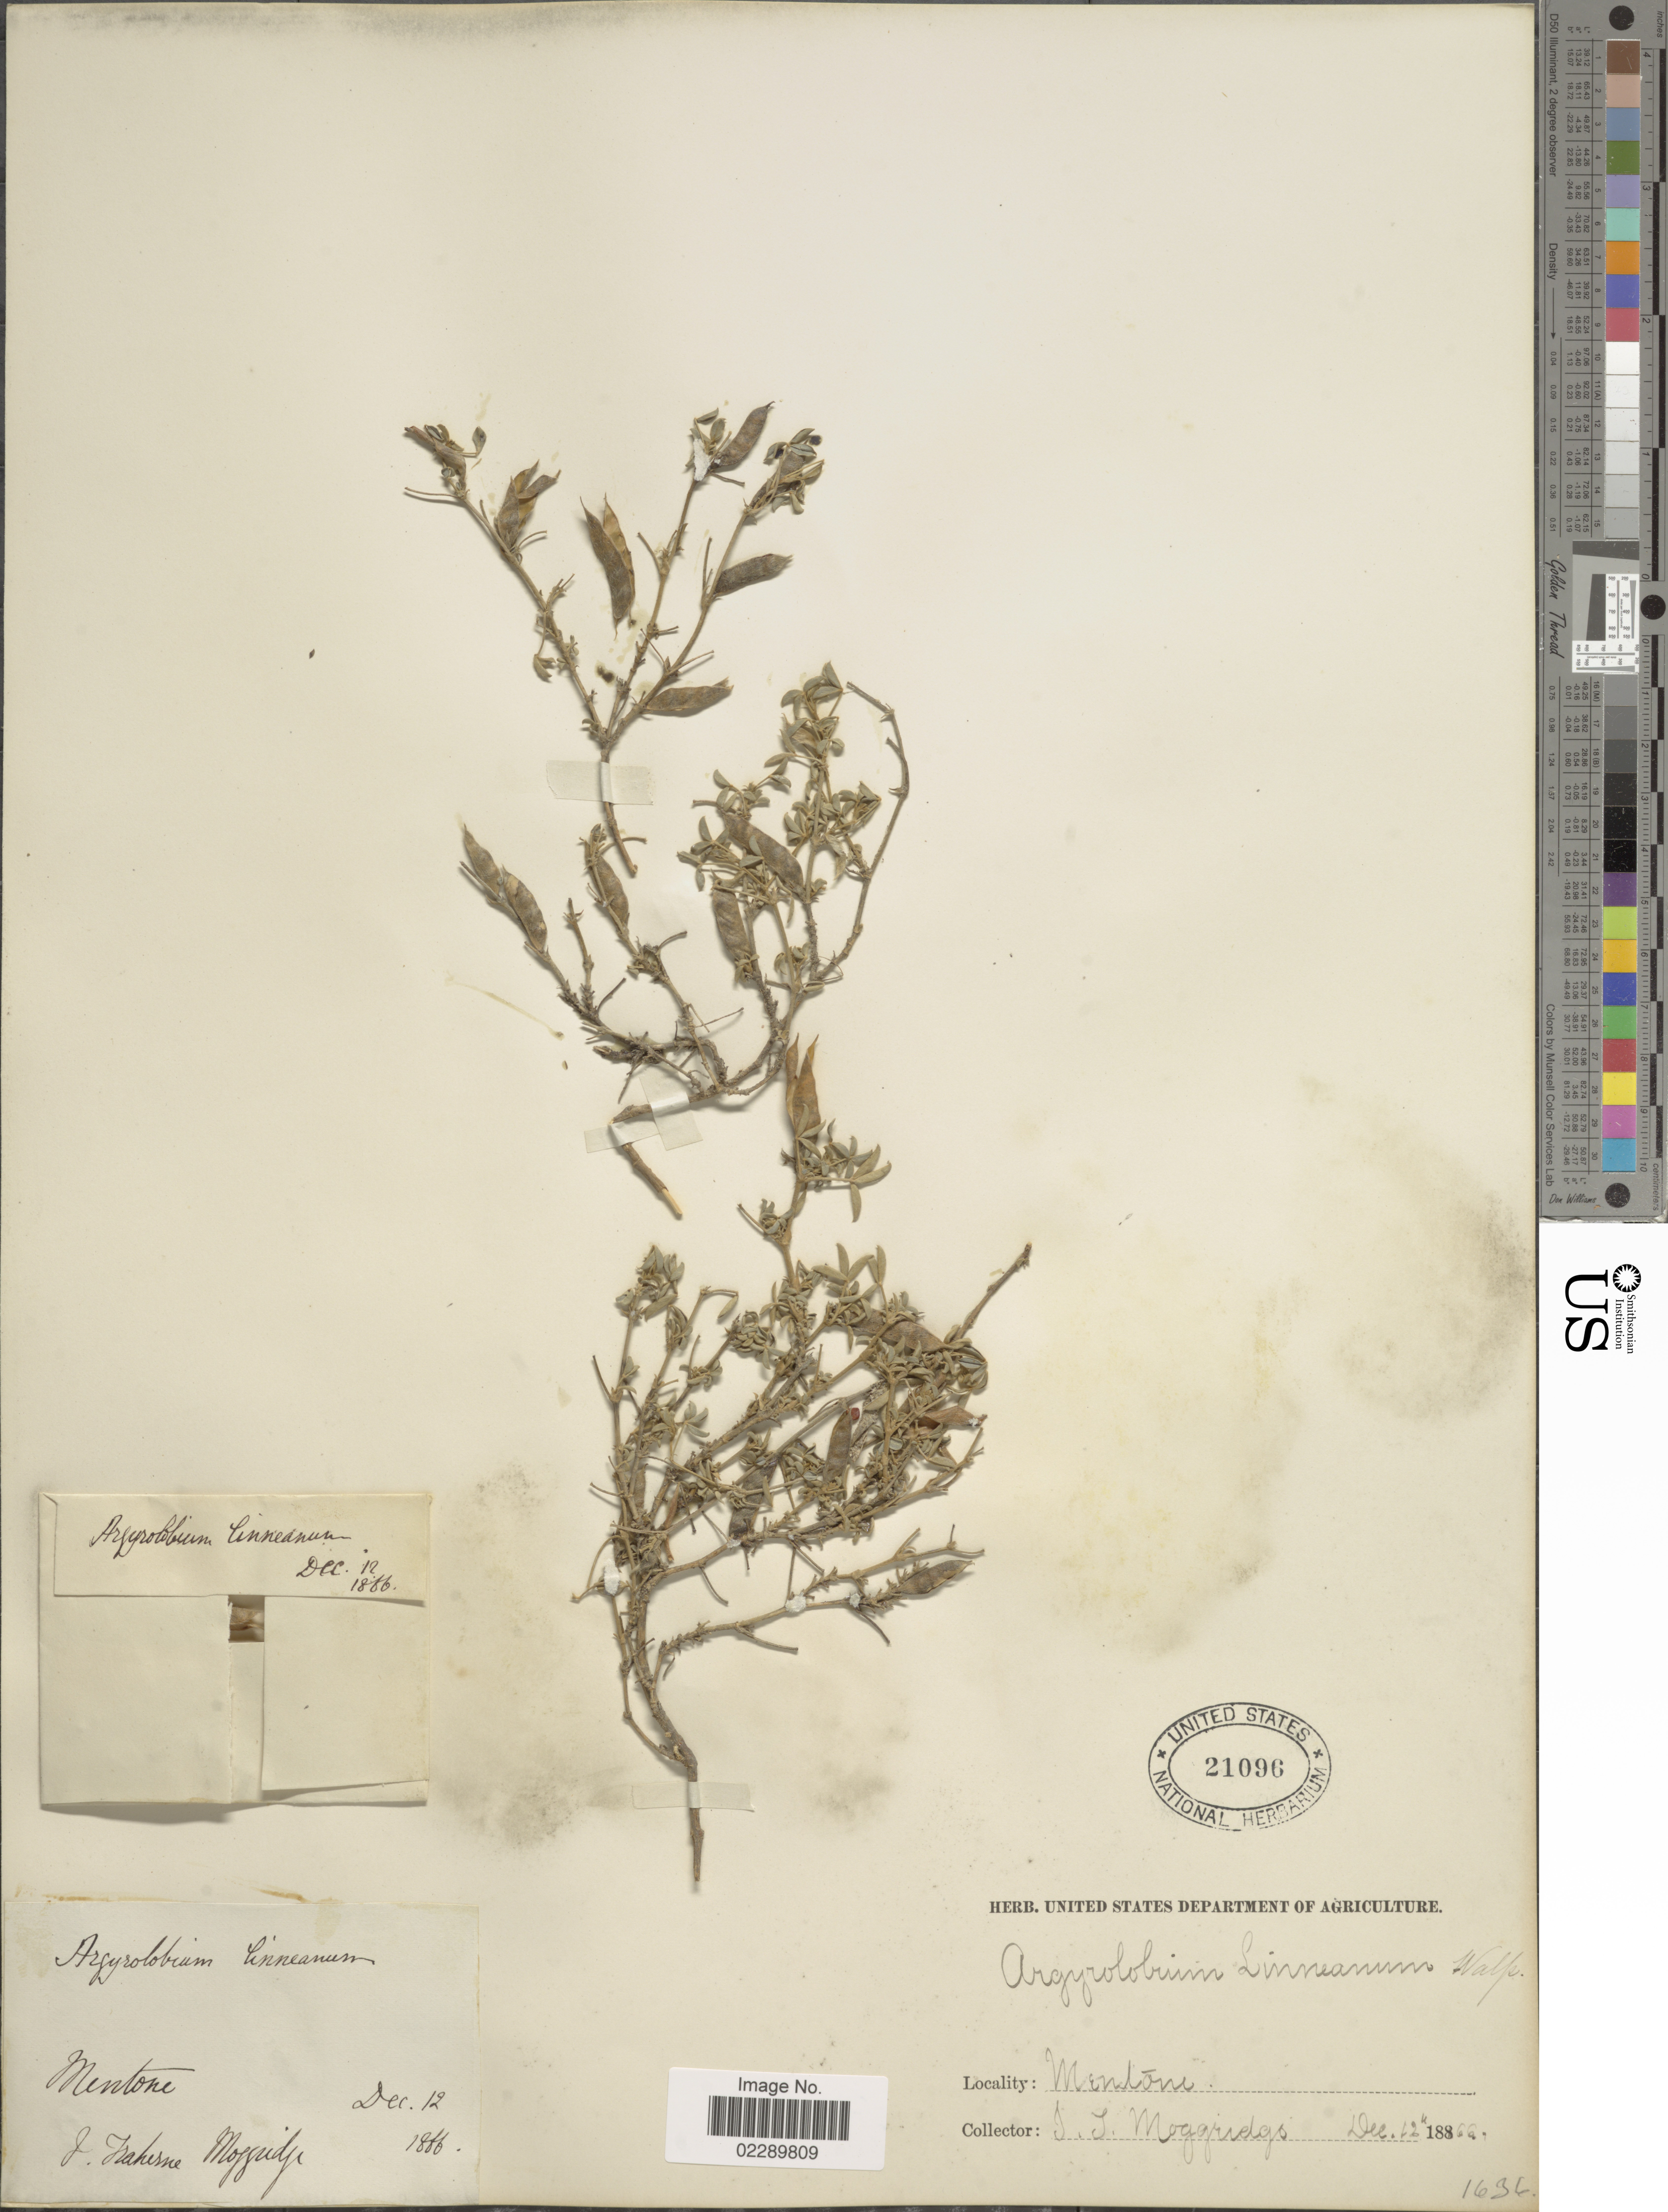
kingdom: Plantae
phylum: Tracheophyta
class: Magnoliopsida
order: Fabales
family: Fabaceae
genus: Argyrolobium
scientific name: Argyrolobium linnaeanum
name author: Walp.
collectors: J. T. Moggridge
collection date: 1866-12-12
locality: Mentone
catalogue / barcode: US 21096